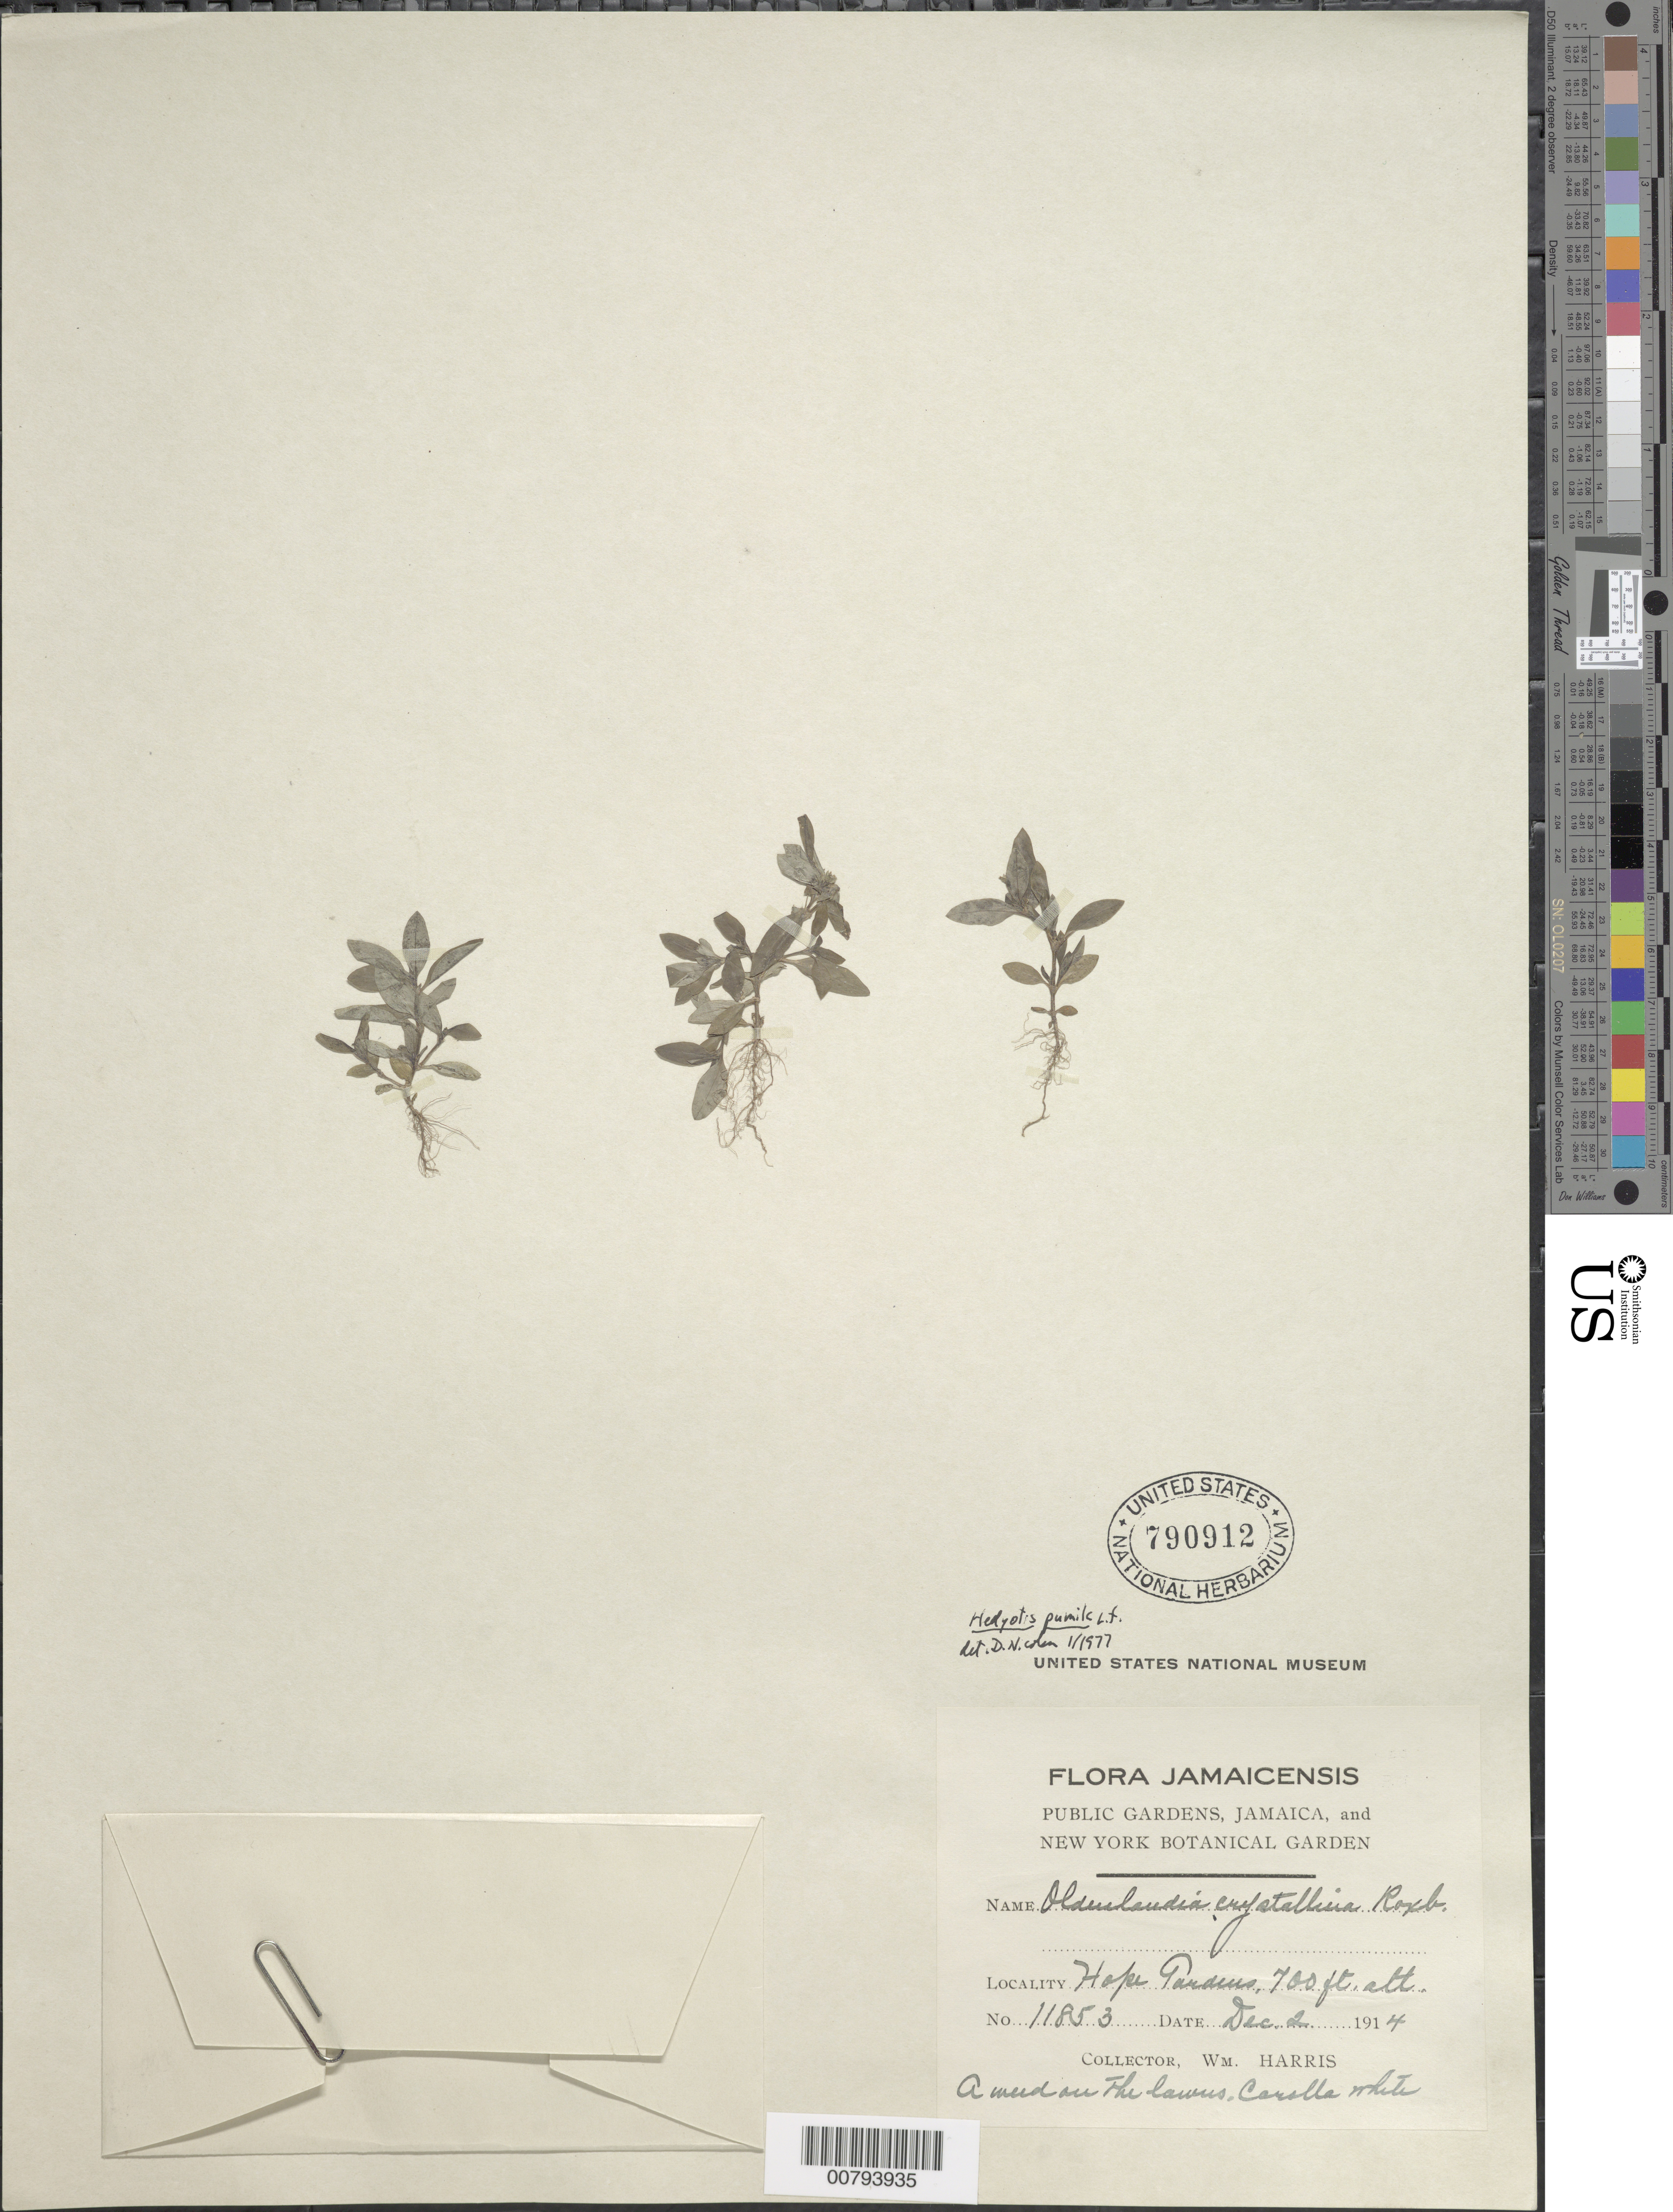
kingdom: Plantae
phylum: Tracheophyta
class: Magnoliopsida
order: Gentianales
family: Rubiaceae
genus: Oldenlandia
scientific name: Oldenlandia pumila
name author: (L. f.) DC.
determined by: Nicolson, Dan H.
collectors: W. H. Harris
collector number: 11853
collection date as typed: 02 Dec 1914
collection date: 1914-12-02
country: Jamaica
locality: Hope Gardens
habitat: Lawns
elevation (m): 213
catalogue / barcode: US 790912